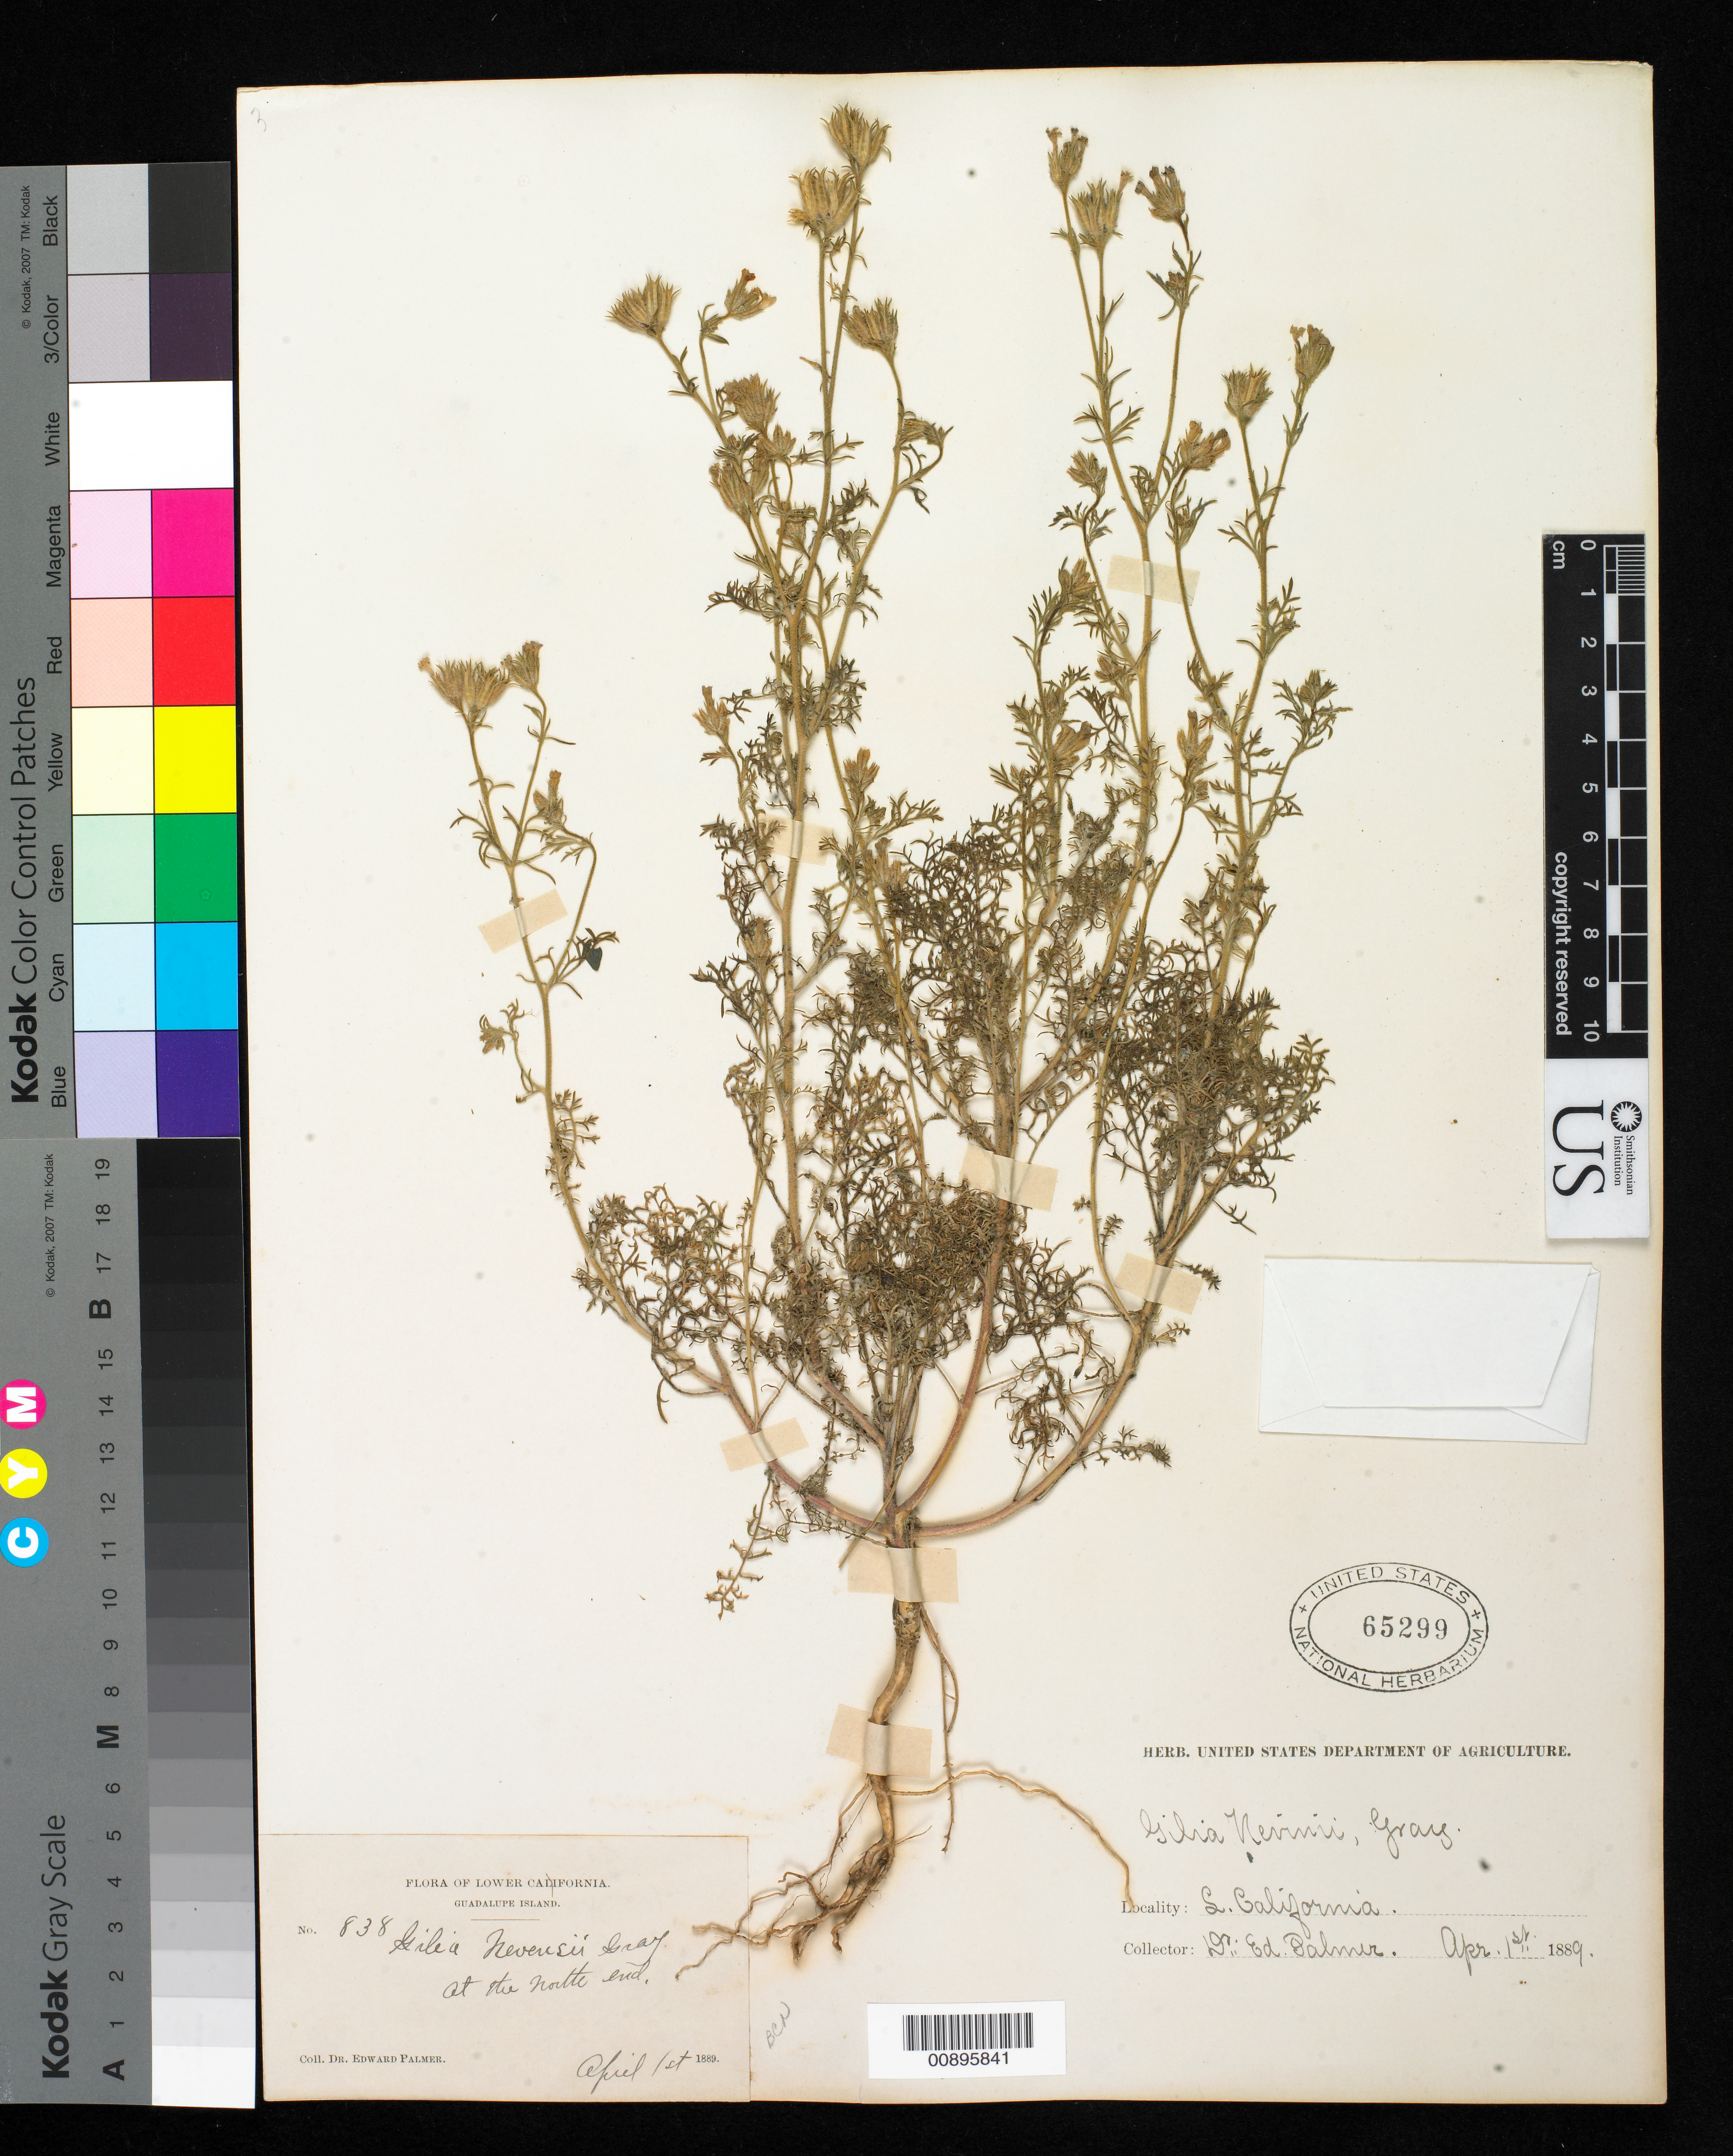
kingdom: Plantae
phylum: Tracheophyta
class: Magnoliopsida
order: Ericales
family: Polemoniaceae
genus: Gilia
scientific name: Gilia nevinii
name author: A. Gray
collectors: E. Palmer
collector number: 838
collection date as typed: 01 Apr 1889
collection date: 1889-04-01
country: Mexico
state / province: Baja California Norte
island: Guadalupe I.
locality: At the north end of Guadalupe Island, Baja California.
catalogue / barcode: US 65299